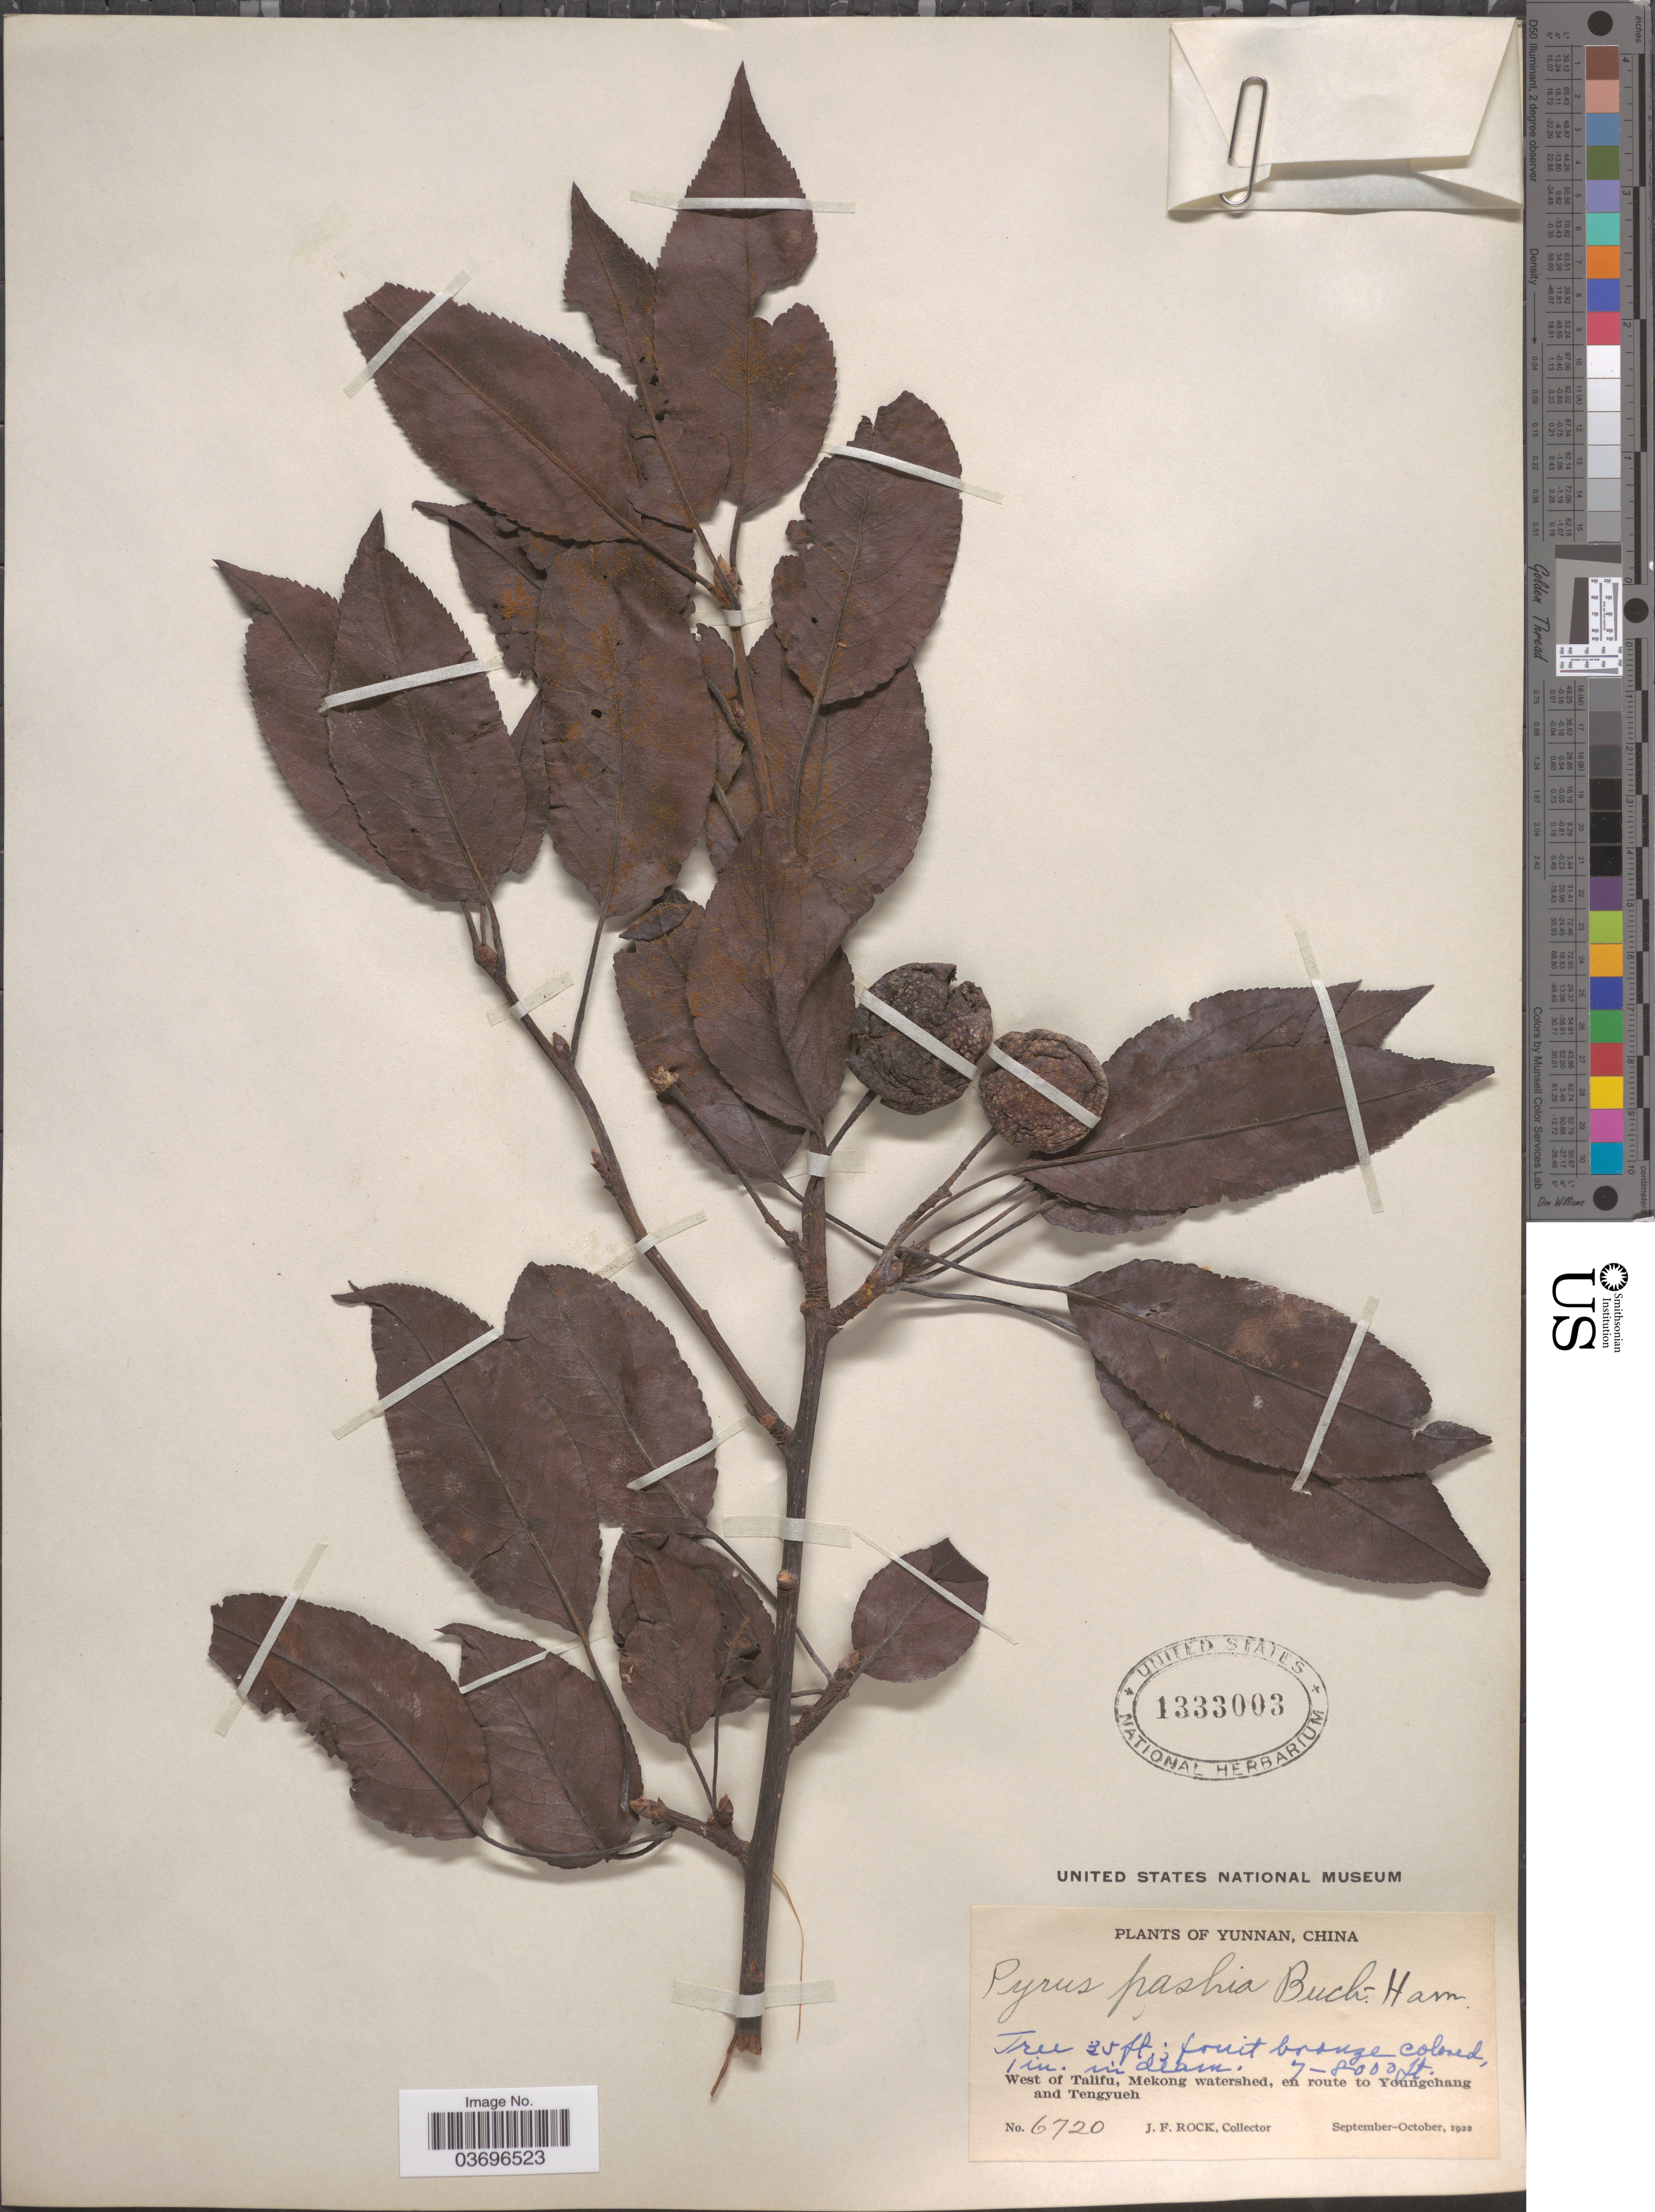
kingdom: Plantae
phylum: Tracheophyta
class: Magnoliopsida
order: Rosales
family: Rosaceae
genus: Pyrus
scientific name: Pyrus pashia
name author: Buch.-Ham. ex D. Don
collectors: J. Rock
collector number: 6720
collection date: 1922-09/1922-10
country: China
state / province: Yunnan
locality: West of Talifu, Mekong watershed, en route to Youngchang and Tengyueh.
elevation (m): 2134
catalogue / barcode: US 1333003